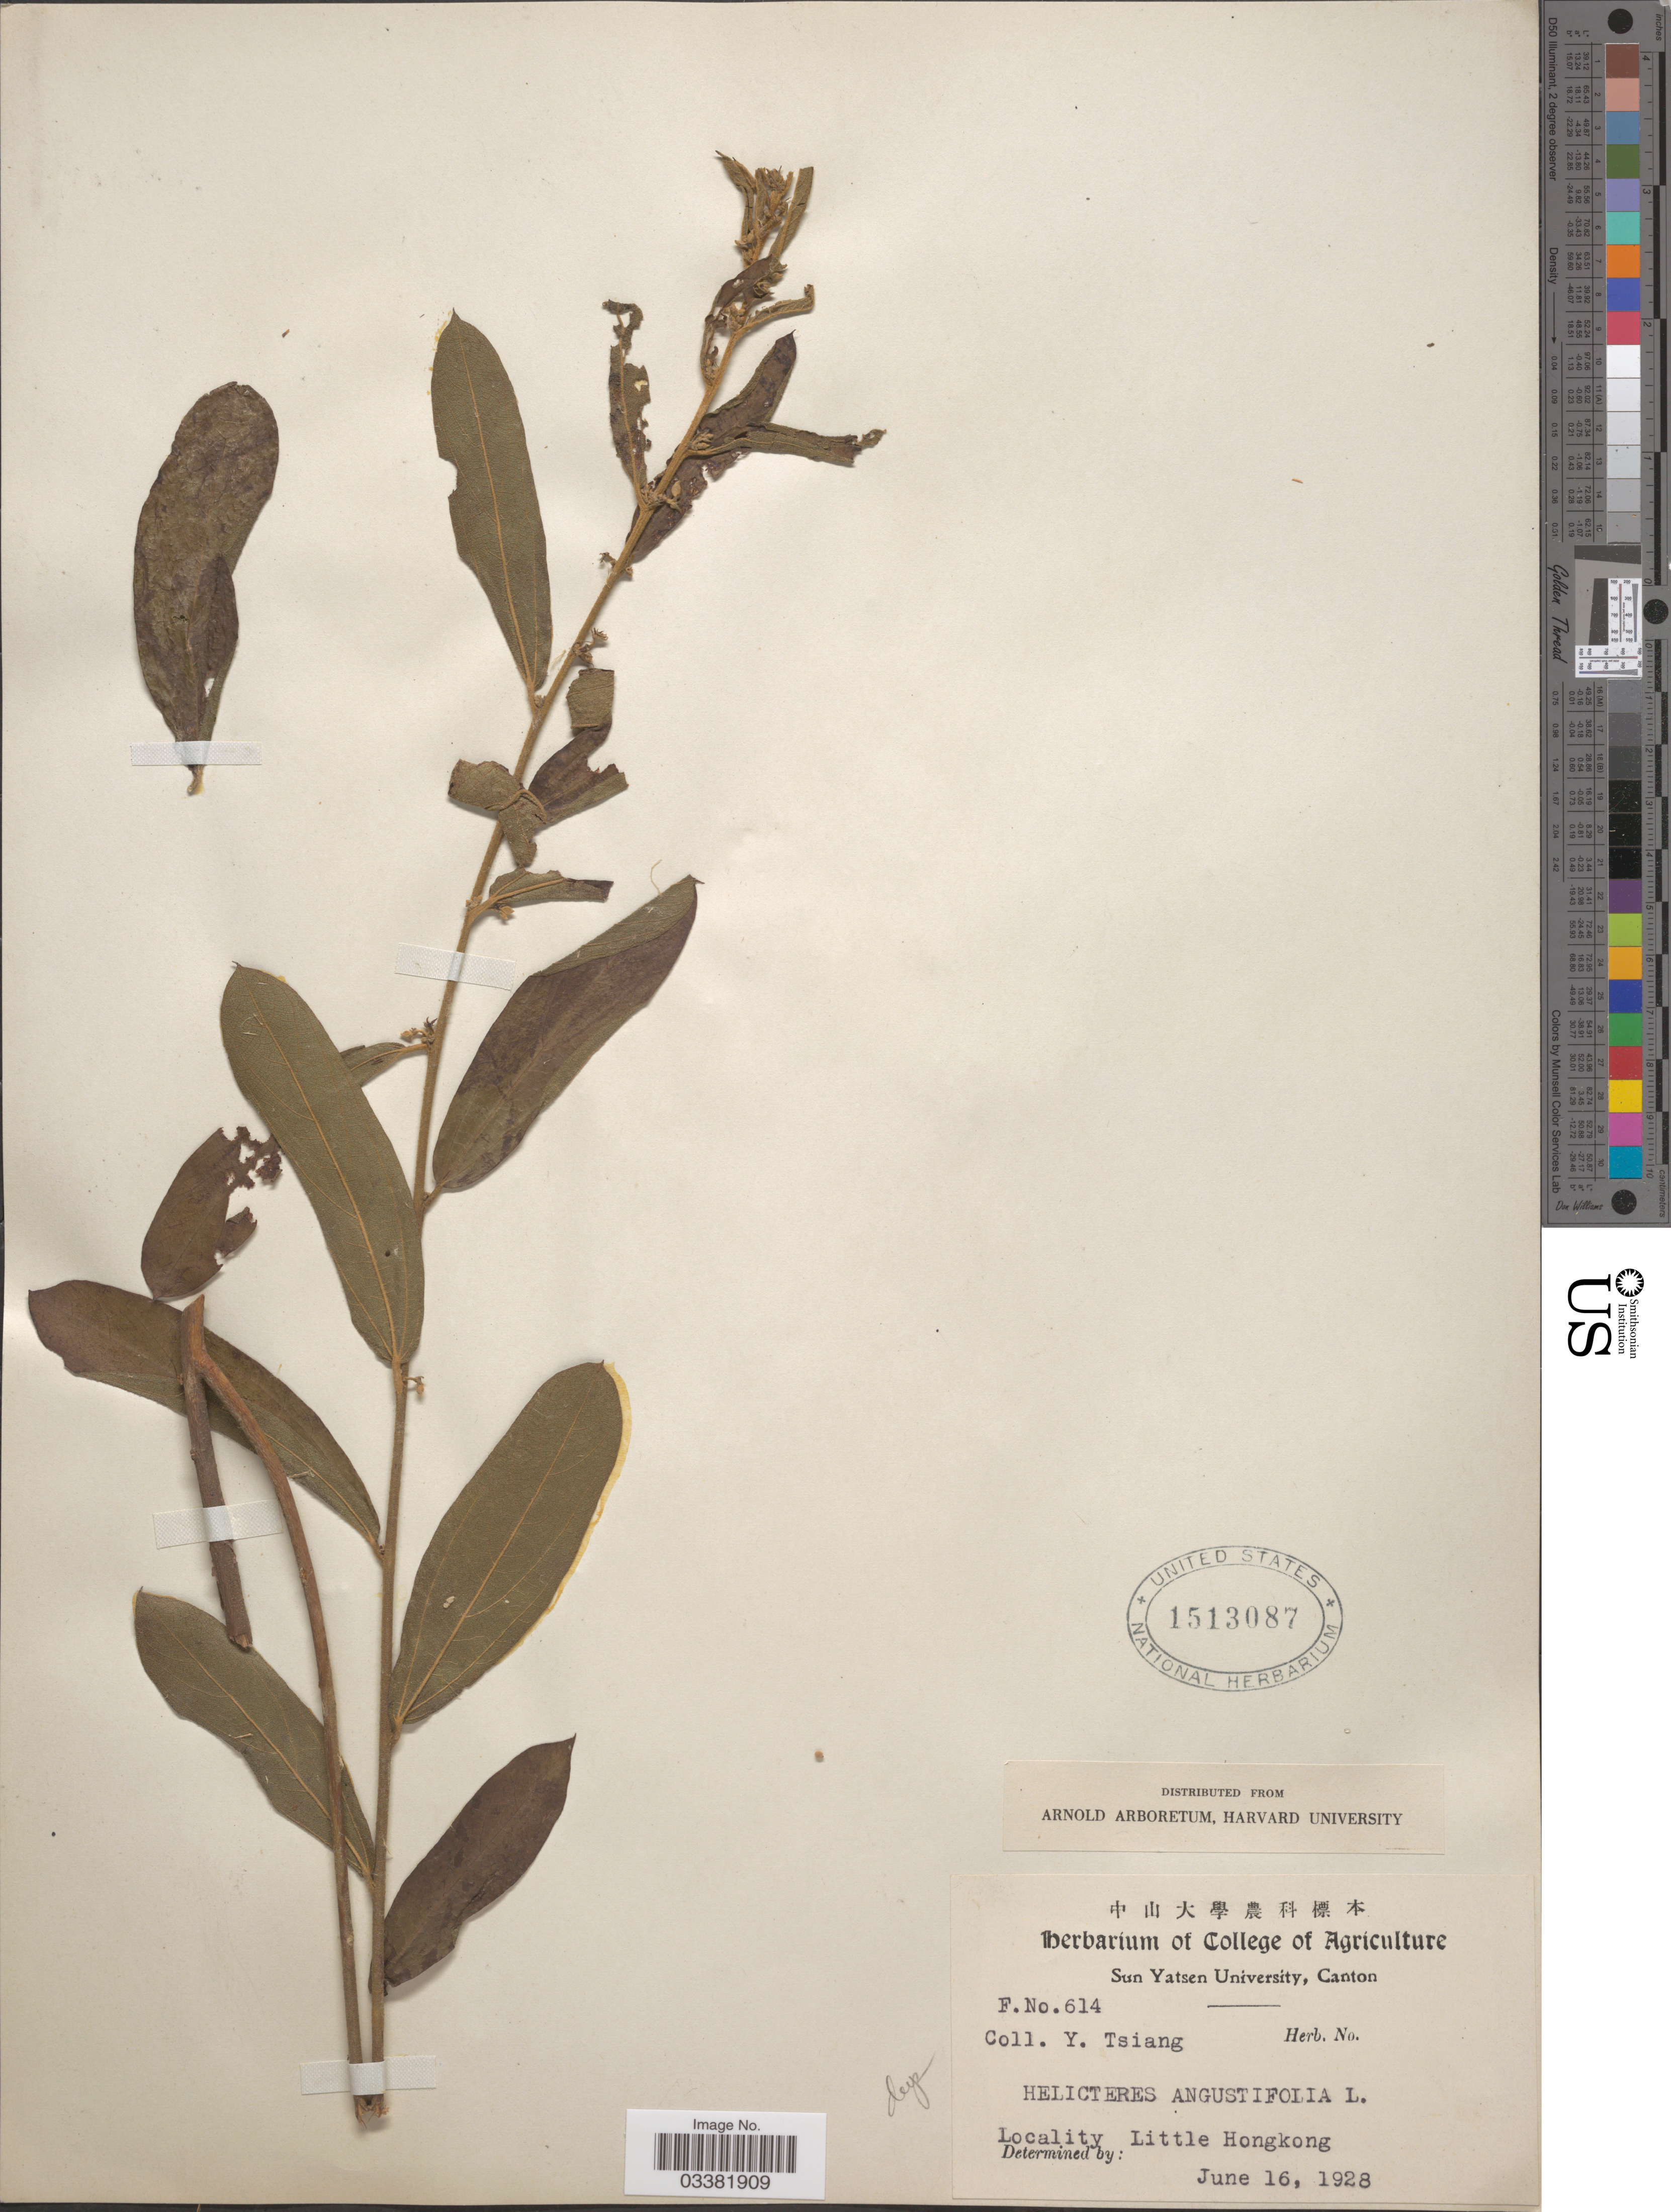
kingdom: Plantae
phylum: Tracheophyta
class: Magnoliopsida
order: Malvales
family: Malvaceae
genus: Helicteres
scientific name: Helicteres angustifolia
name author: L.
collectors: Y. Tsiang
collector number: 614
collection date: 1928-06-16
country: China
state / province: Hong Kong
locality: Little Hongkong.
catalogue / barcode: US 1513087